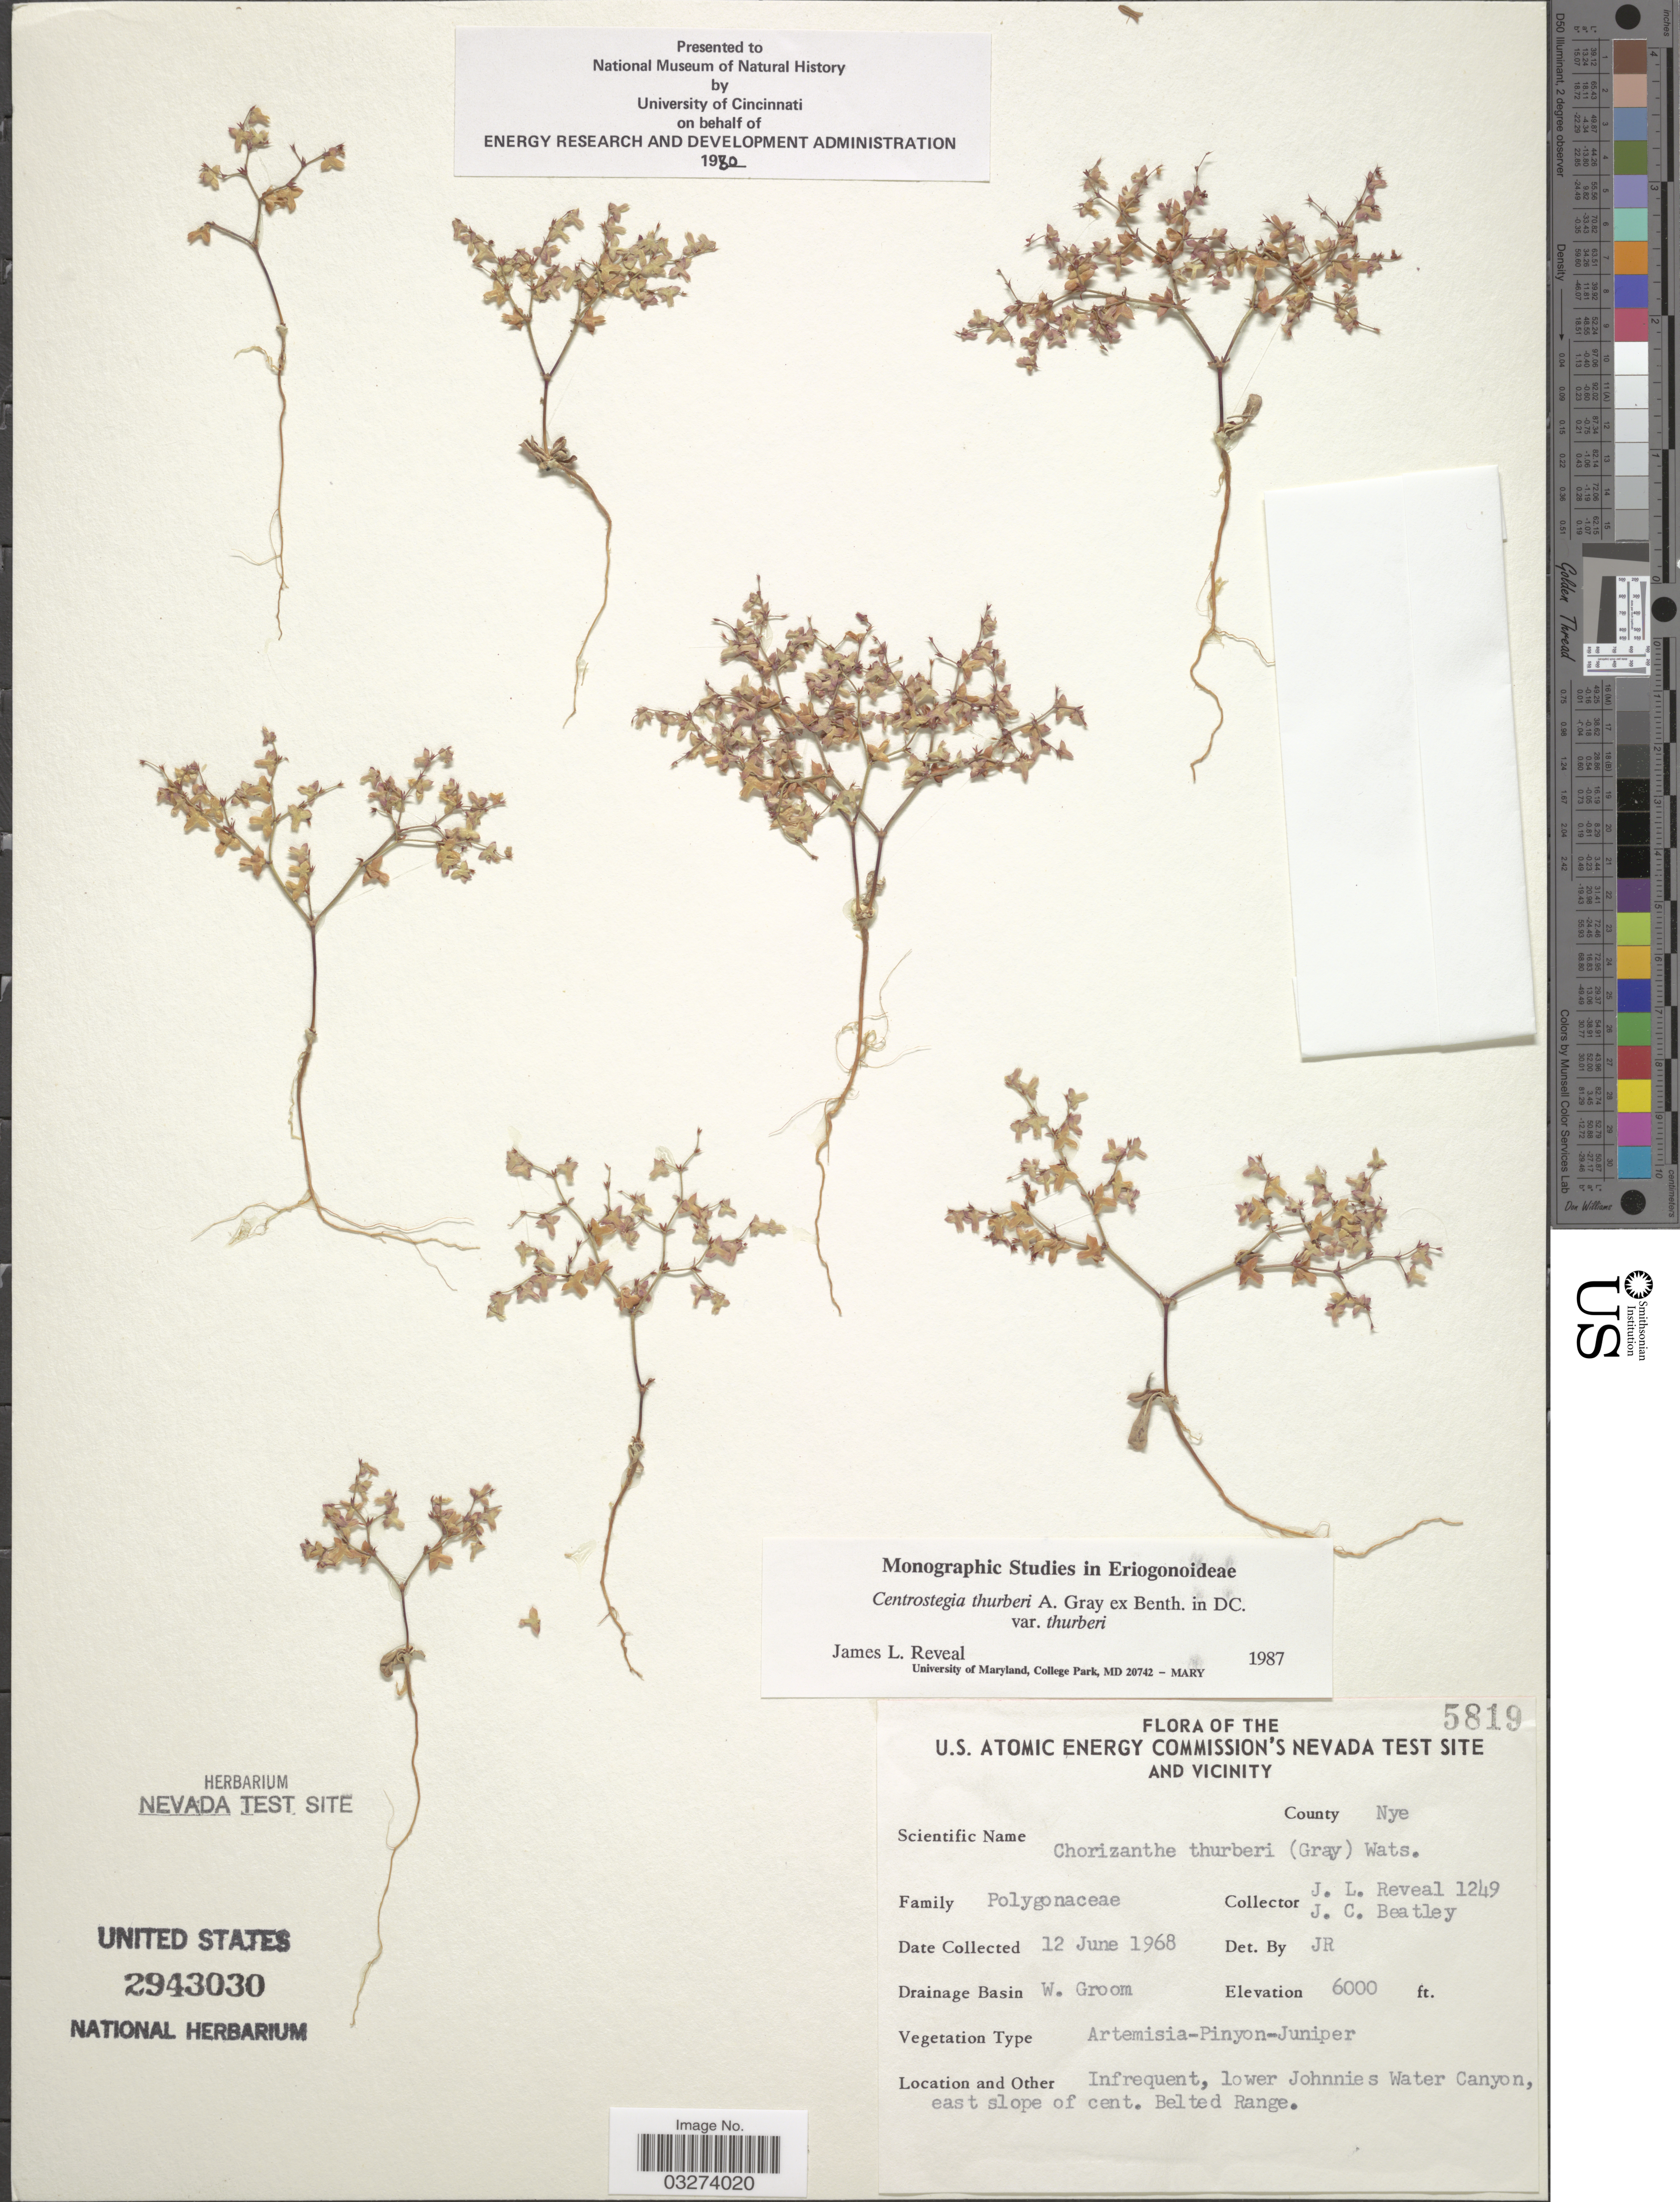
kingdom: Plantae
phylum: Tracheophyta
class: Magnoliopsida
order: Caryophyllales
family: Polygonaceae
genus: Centrostegia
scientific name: Centrostegia thurberi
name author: A. Gray ex Benth.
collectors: J. L. Reveal & J. C. Beatley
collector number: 1249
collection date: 1968-06-12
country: United States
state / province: Nevada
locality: U.S. Atomic Energy Commission's Nevada Test Site and Vicinity. County Nye. Drainage Basin W. Groom. Infrequent, lower Johnnies Water Canyon, east slope of cent. Belted Range.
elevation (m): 1829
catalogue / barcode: US 2943030